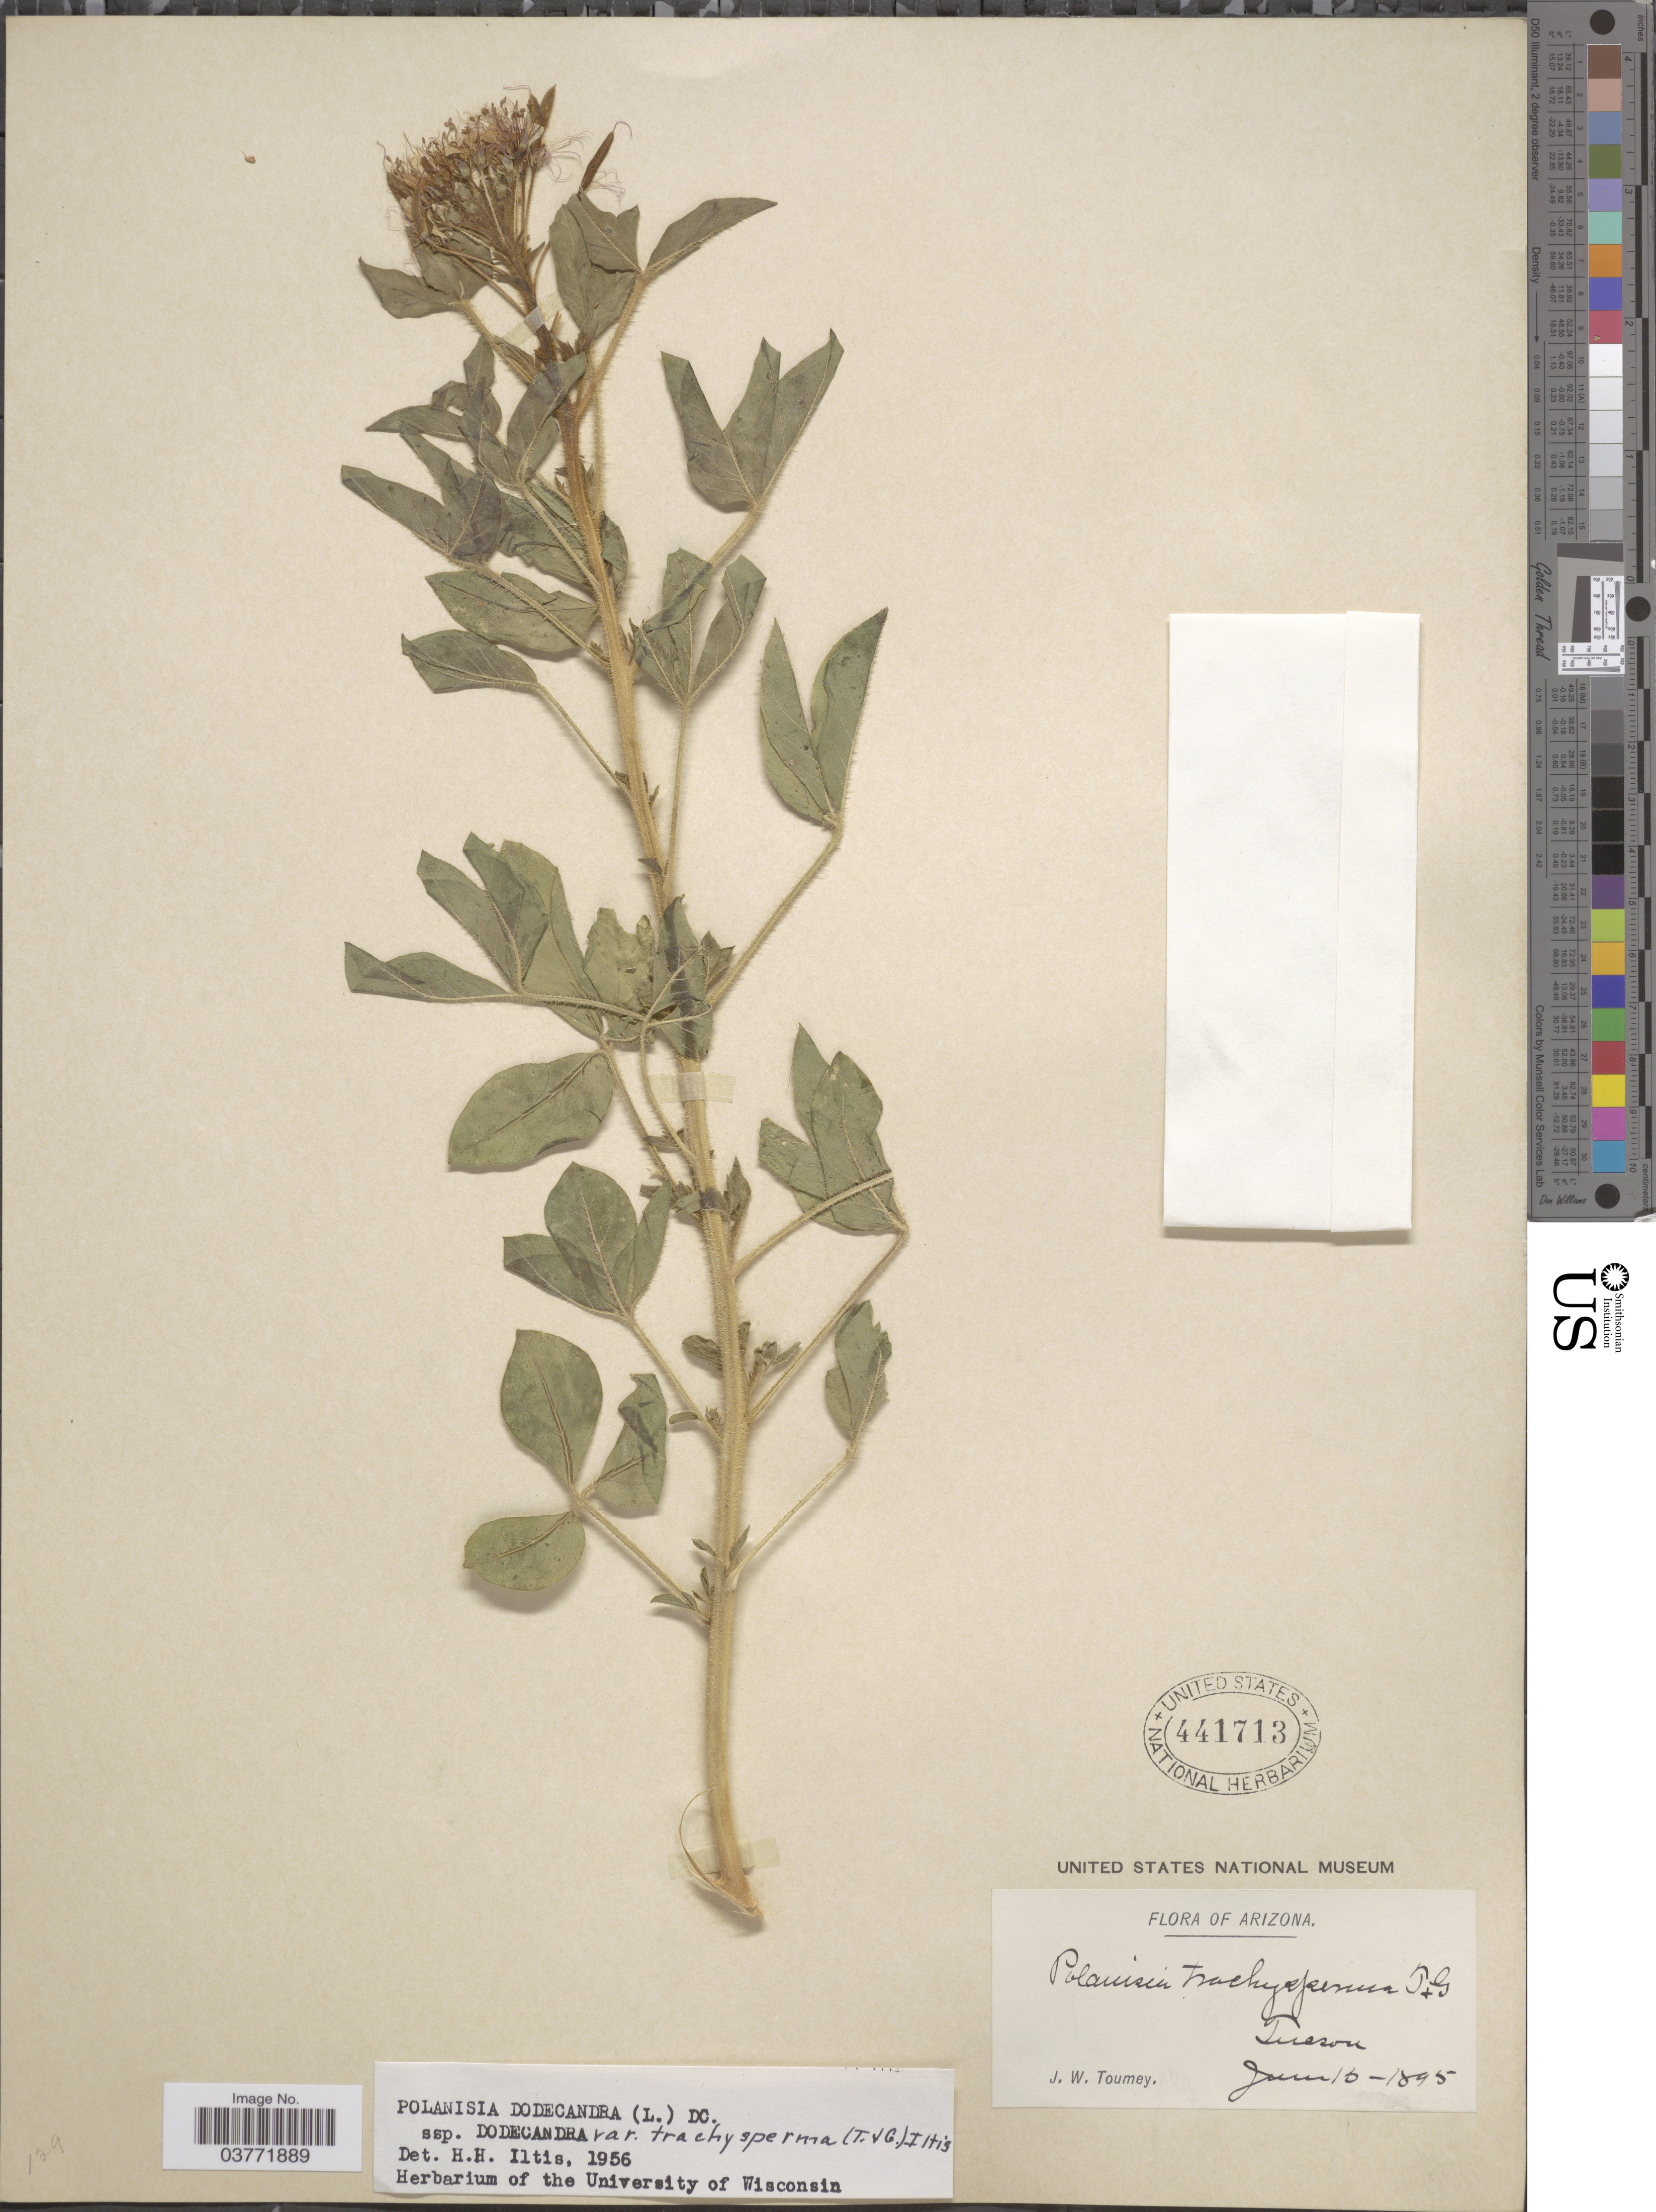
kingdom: Plantae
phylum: Tracheophyta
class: Magnoliopsida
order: Brassicales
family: Cleomaceae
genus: Polanisia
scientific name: Polanisia trachysperma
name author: Torr. & A. Gray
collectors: J. W. Toumey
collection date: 1895-06-13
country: United States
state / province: Arizona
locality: Tucson.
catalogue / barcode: US 441713